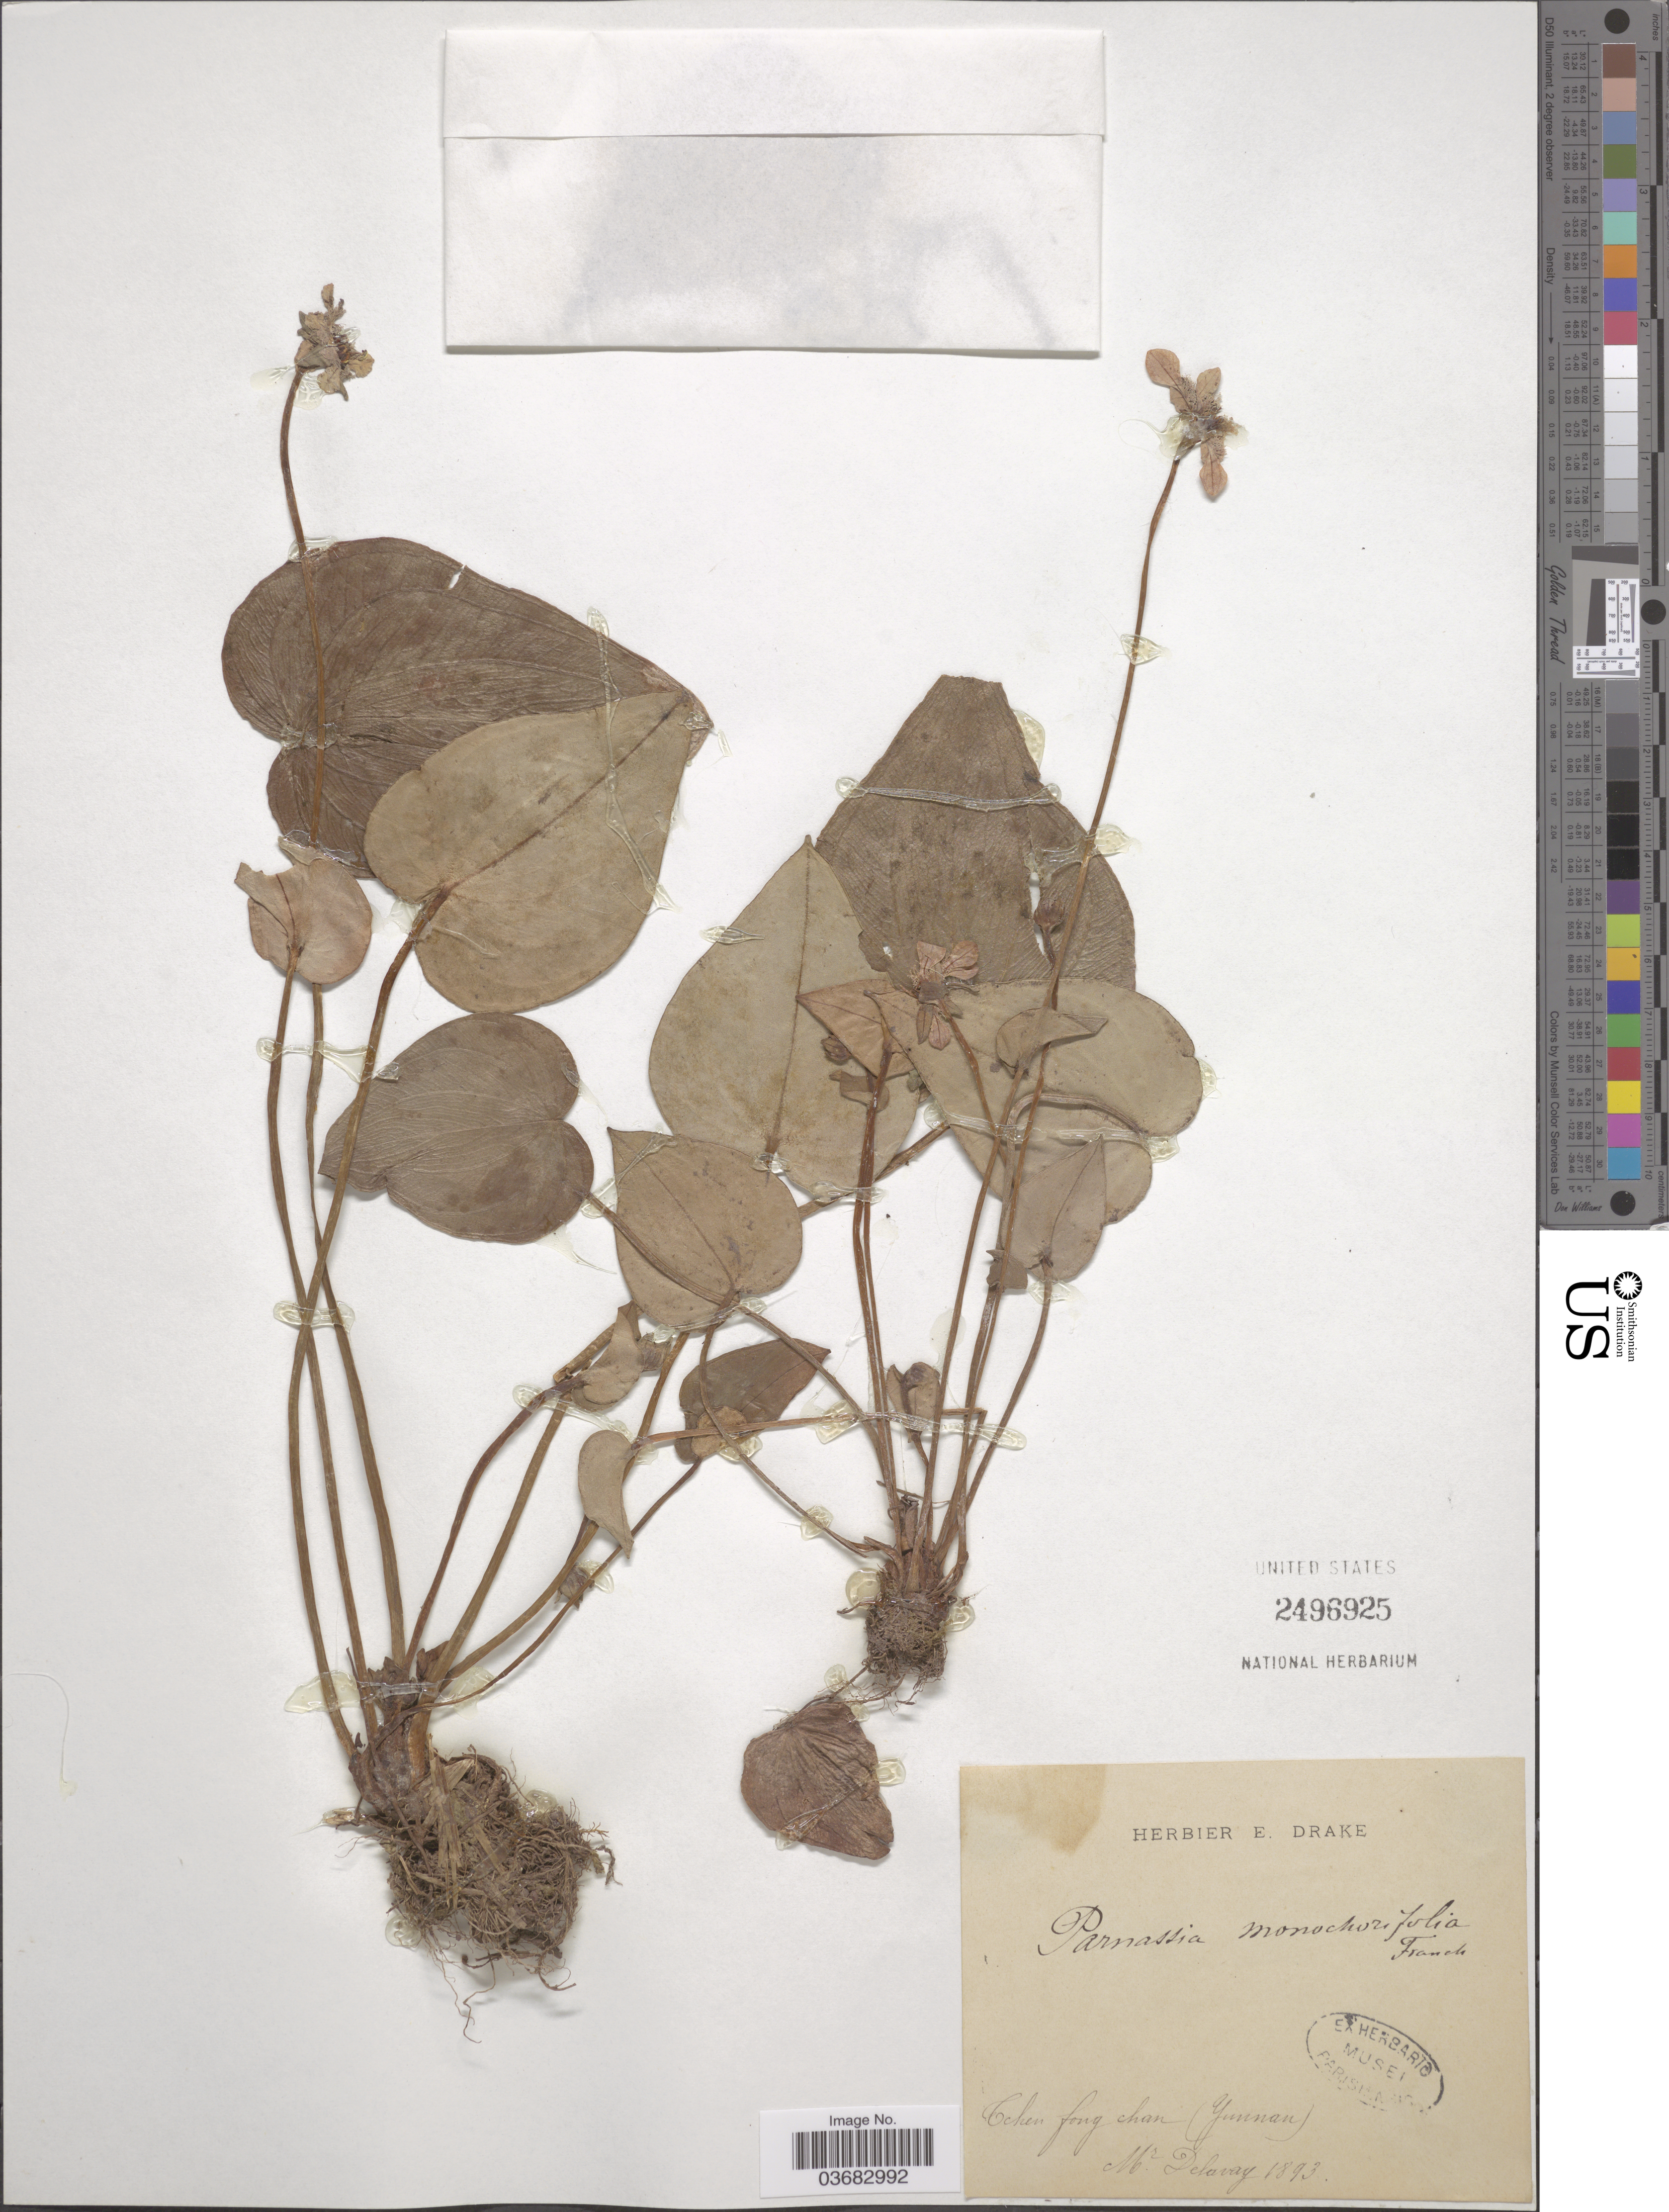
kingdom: Plantae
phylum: Tracheophyta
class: Magnoliopsida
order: Celastrales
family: Parnassiaceae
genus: Parnassia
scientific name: Parnassia monochorifolia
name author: Franch.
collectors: Mr. Delavay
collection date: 1893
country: China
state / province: Yunnan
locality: Tchen fong chan.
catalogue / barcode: US 2496925